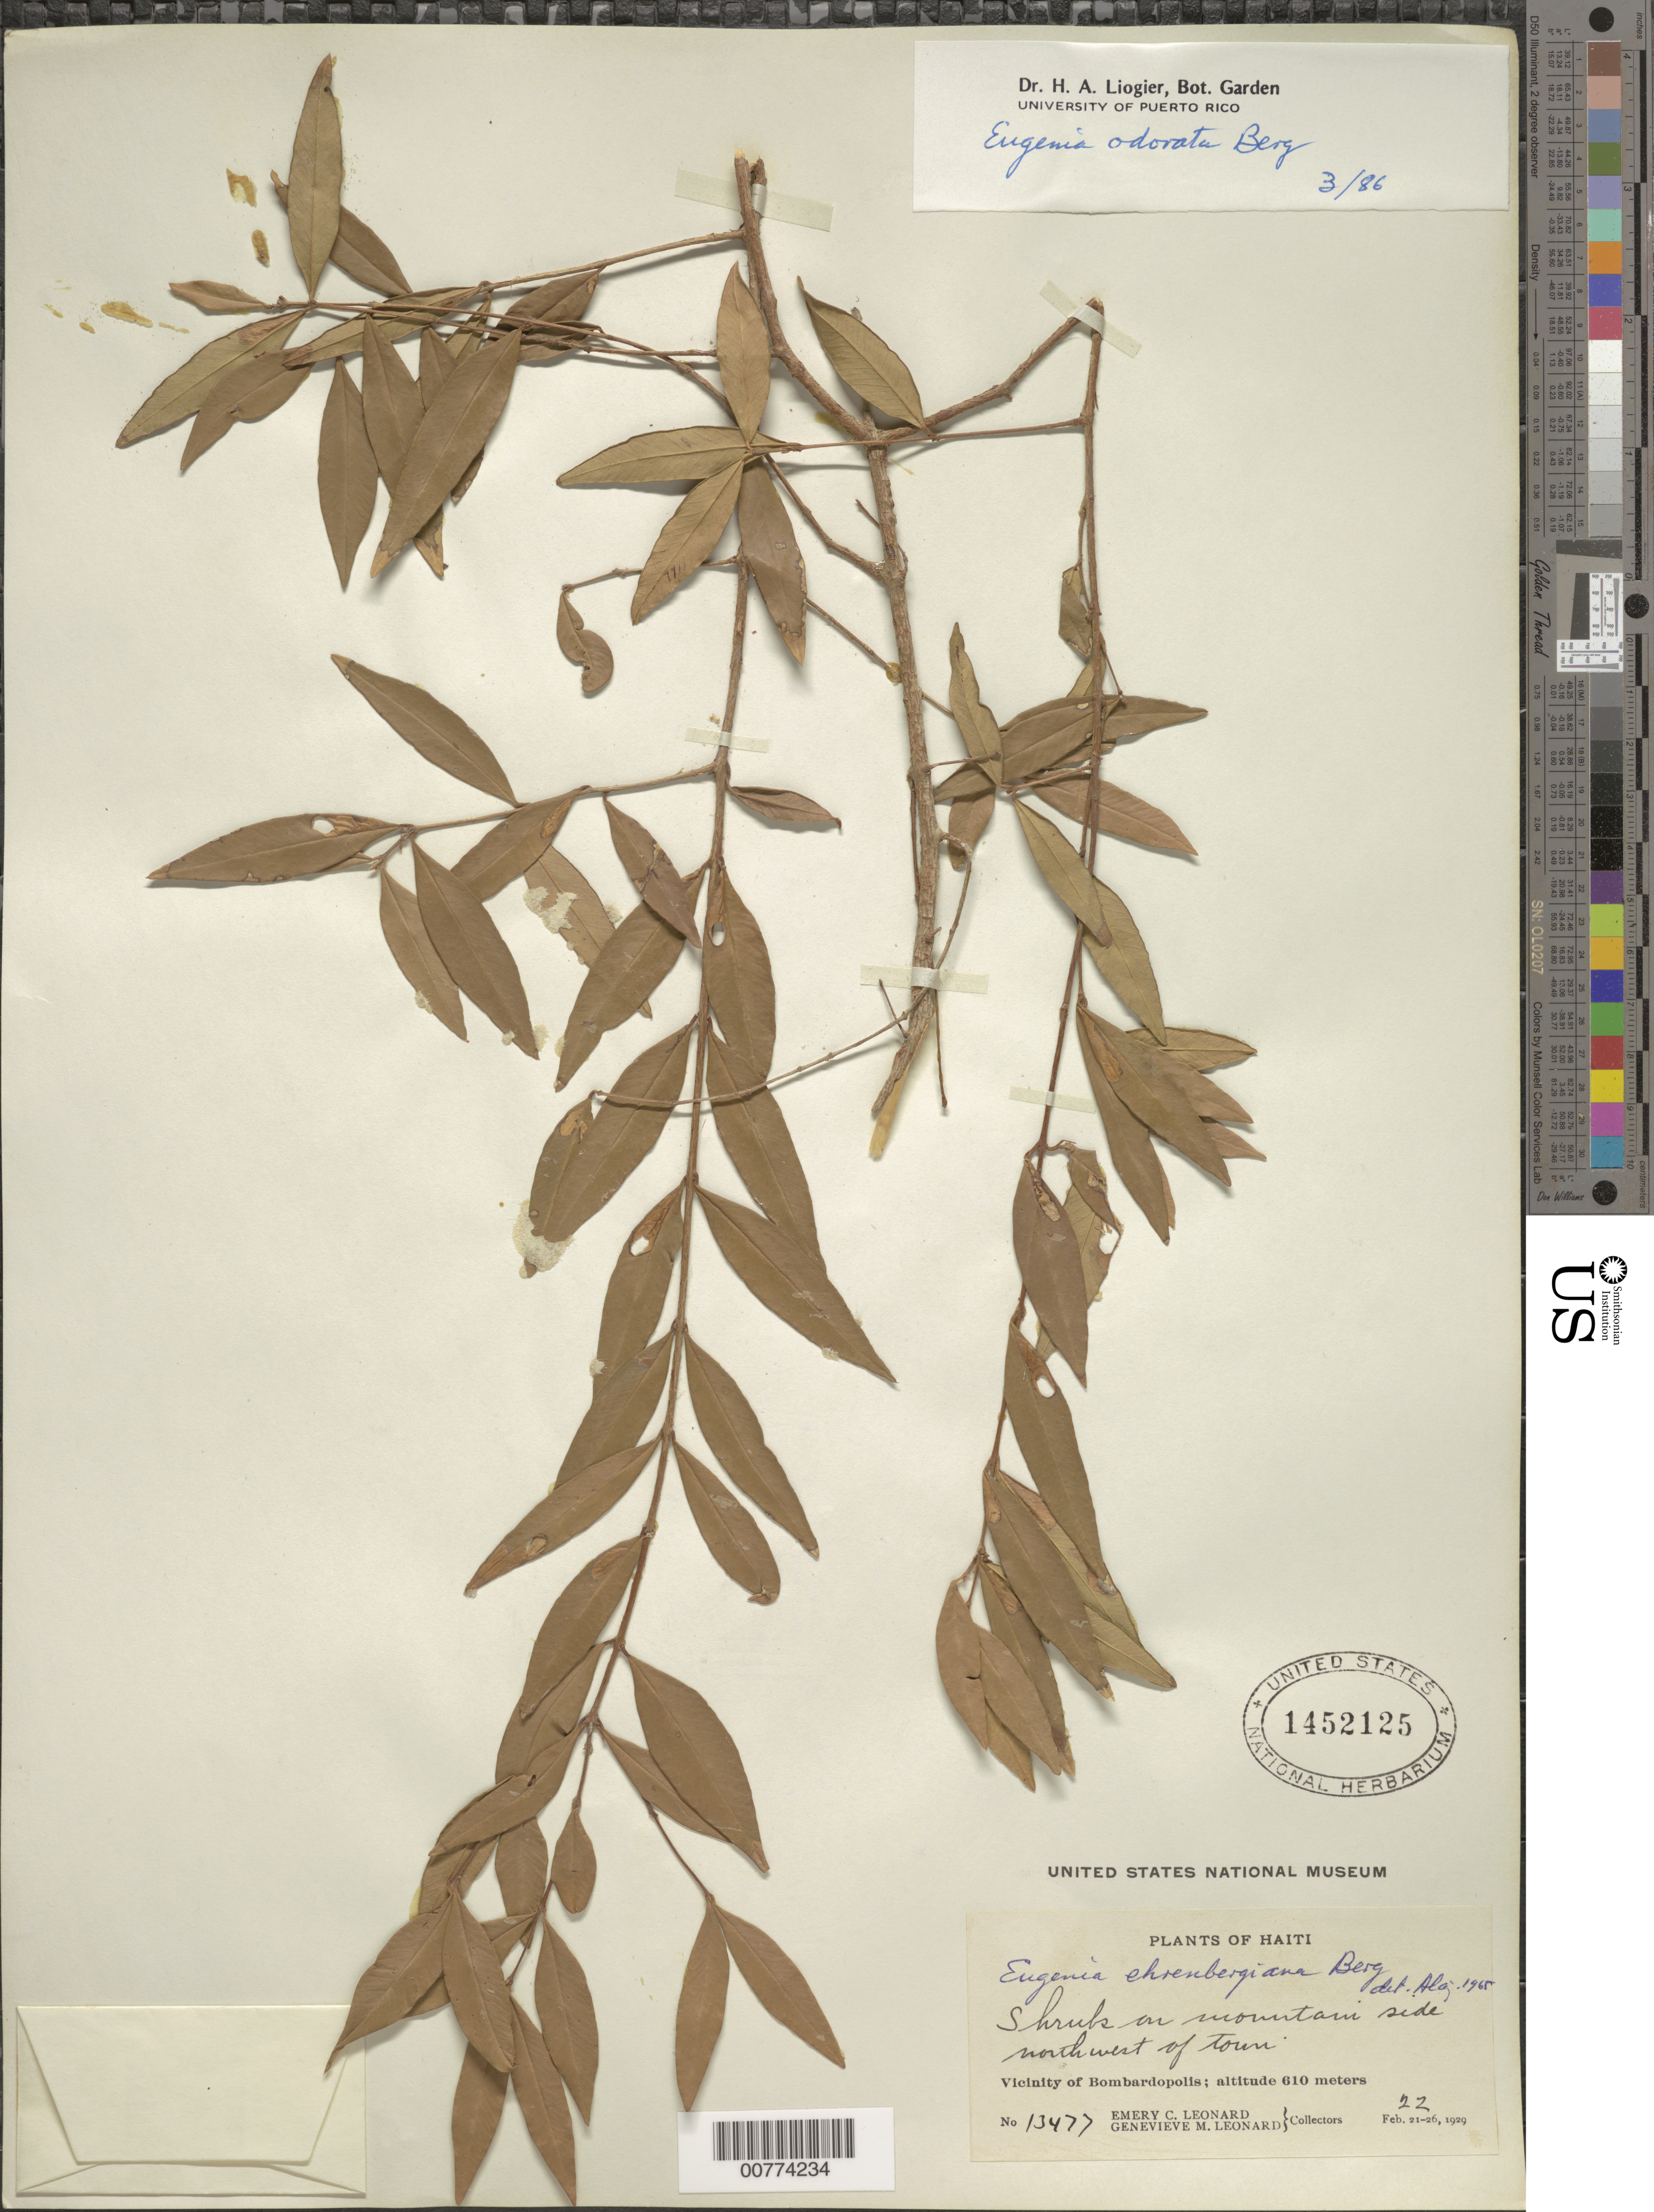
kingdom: Plantae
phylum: Tracheophyta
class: Magnoliopsida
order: Myrtales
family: Myrtaceae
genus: Eugenia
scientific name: Eugenia isabeliana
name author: Kiaersk.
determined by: Liogier, Alain H.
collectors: E. C. Leonard & G. M. Leonard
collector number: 13477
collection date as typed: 22 Feb 1929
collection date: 1929-02-22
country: Haiti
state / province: Nord-Ouest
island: Hispaniola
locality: Vicinity of Bombardopolis, northwest of town.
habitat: Mountain side.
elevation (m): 610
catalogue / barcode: US 1452125